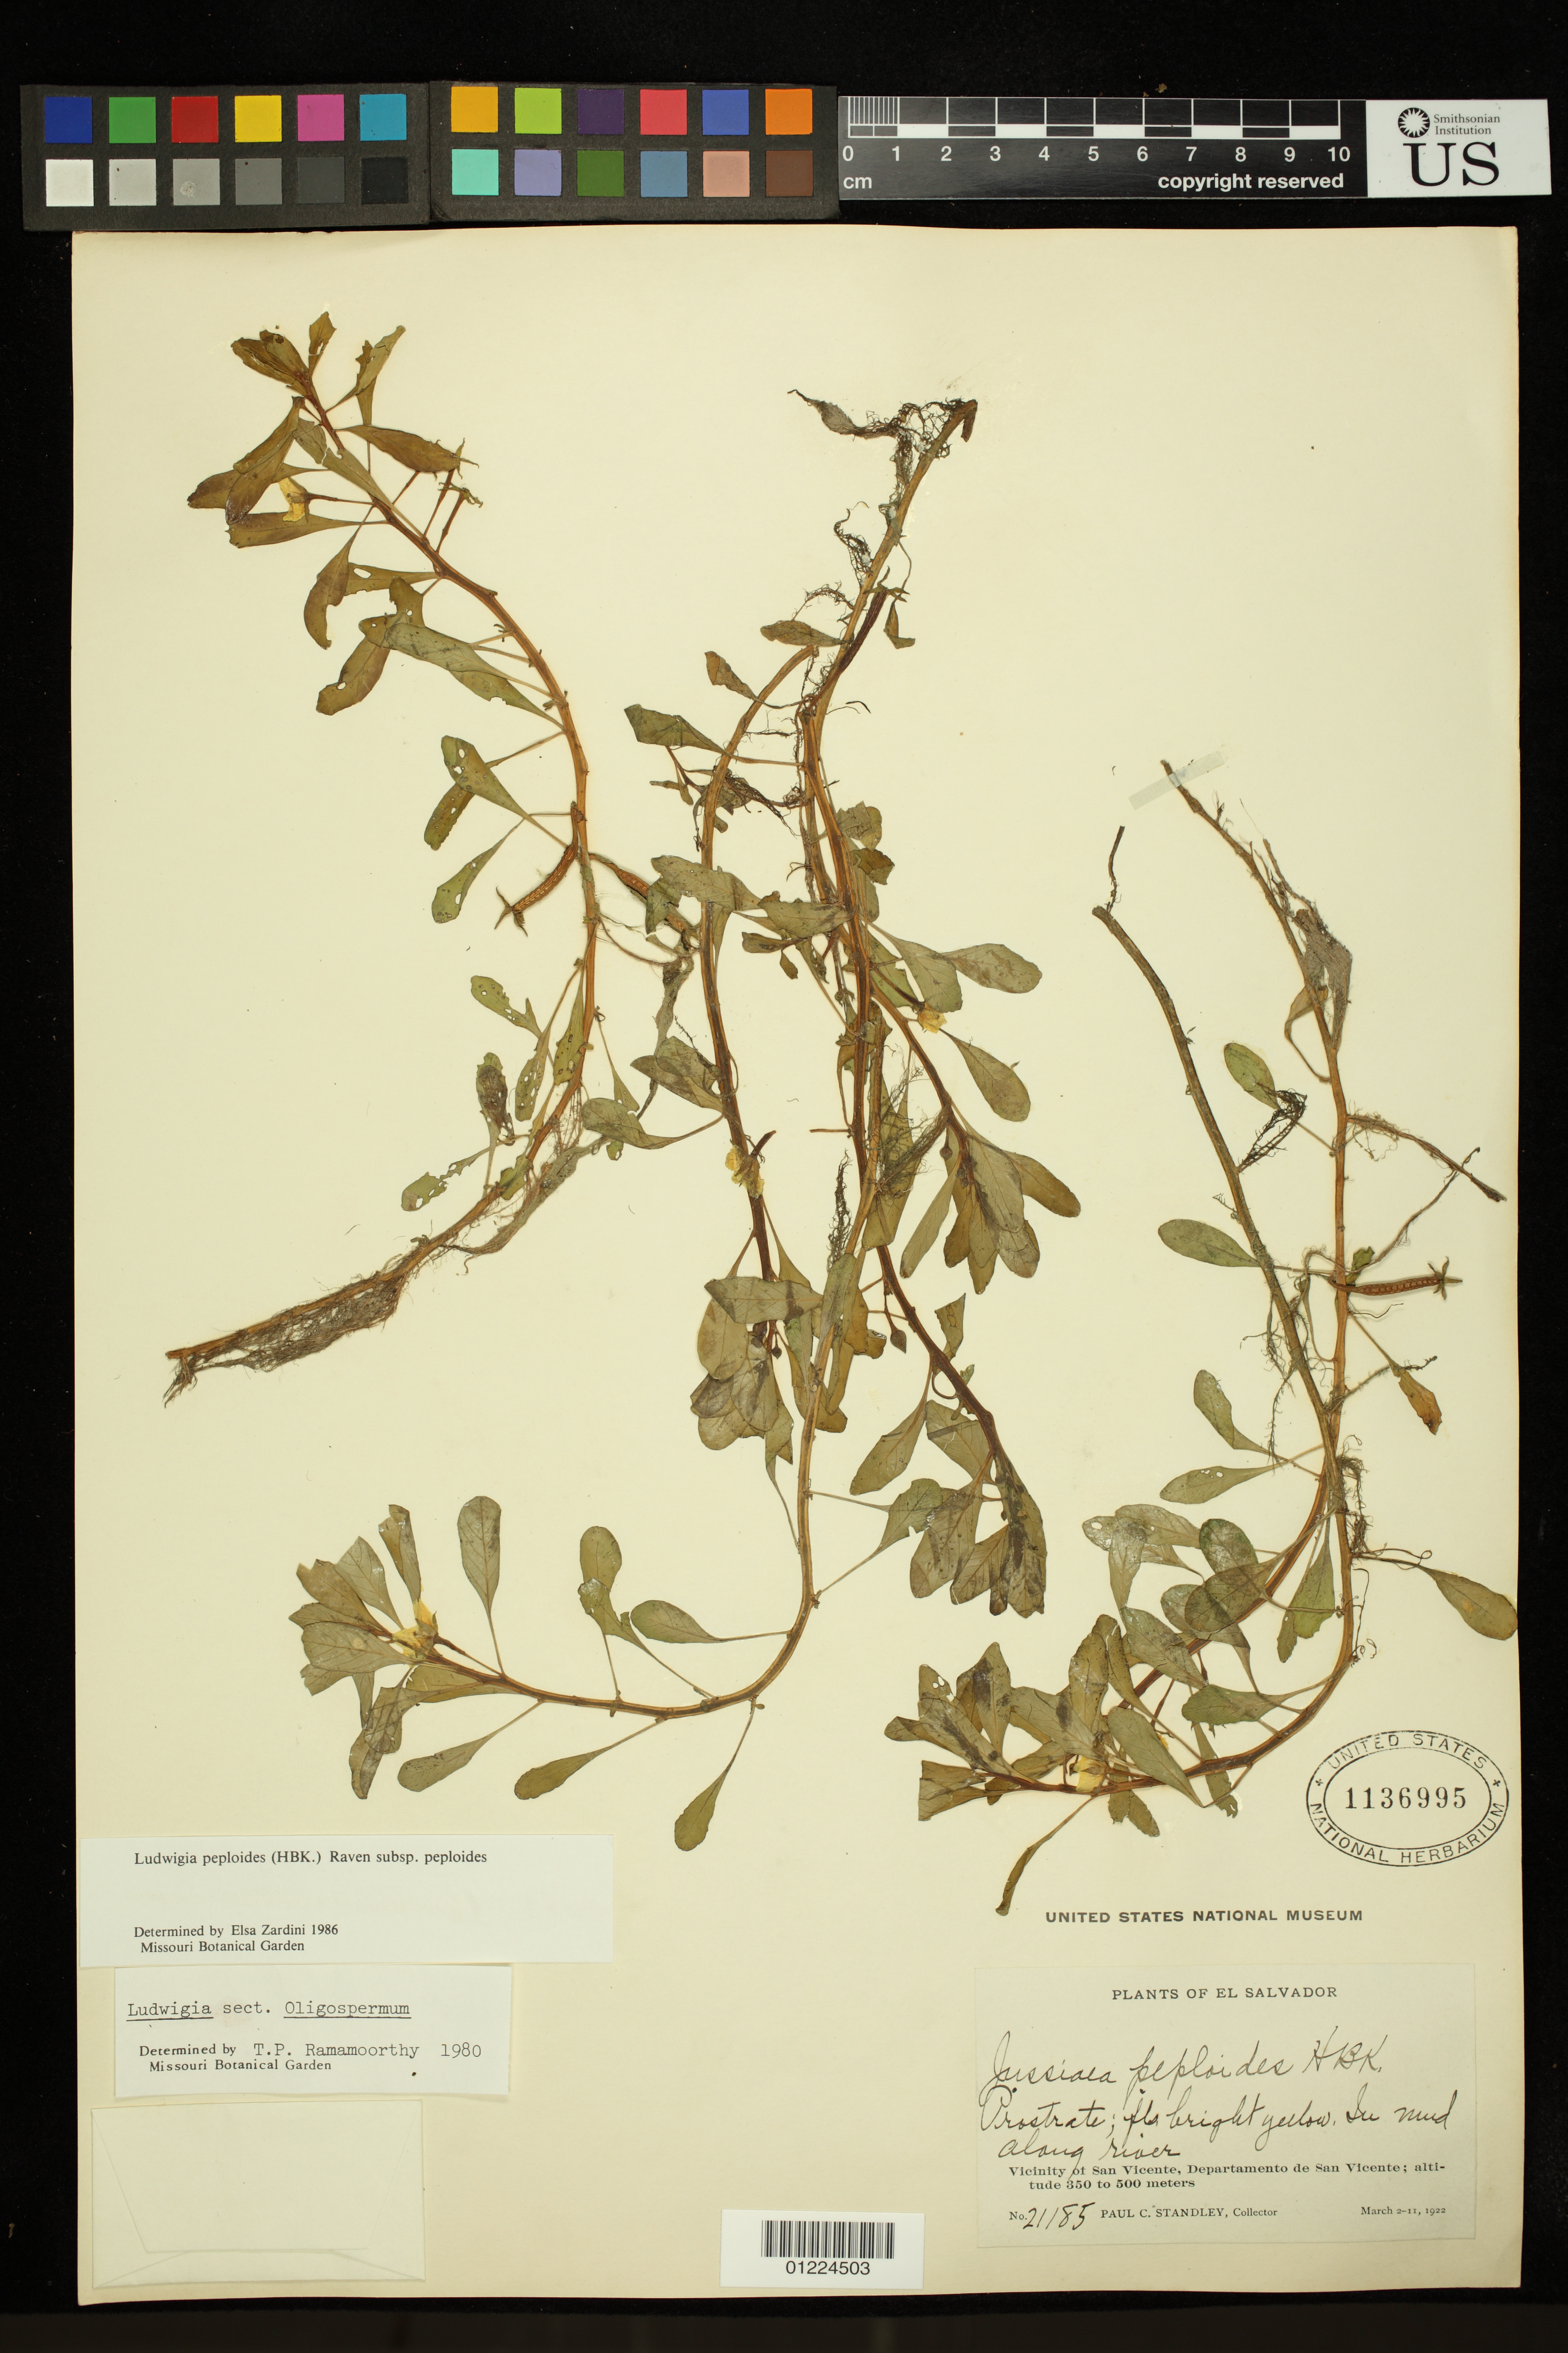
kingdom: Plantae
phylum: Tracheophyta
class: Magnoliopsida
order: Myrtales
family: Onagraceae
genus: Ludwigia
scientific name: Ludwigia peploides subsp. peploides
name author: (Kunth) P.H. Raven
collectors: P. C. Standley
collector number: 21185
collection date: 1922-03-02/1922-03-11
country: El Salvador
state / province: San Vincente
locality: Vicinity of San Vicente.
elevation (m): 350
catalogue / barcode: US 1136995